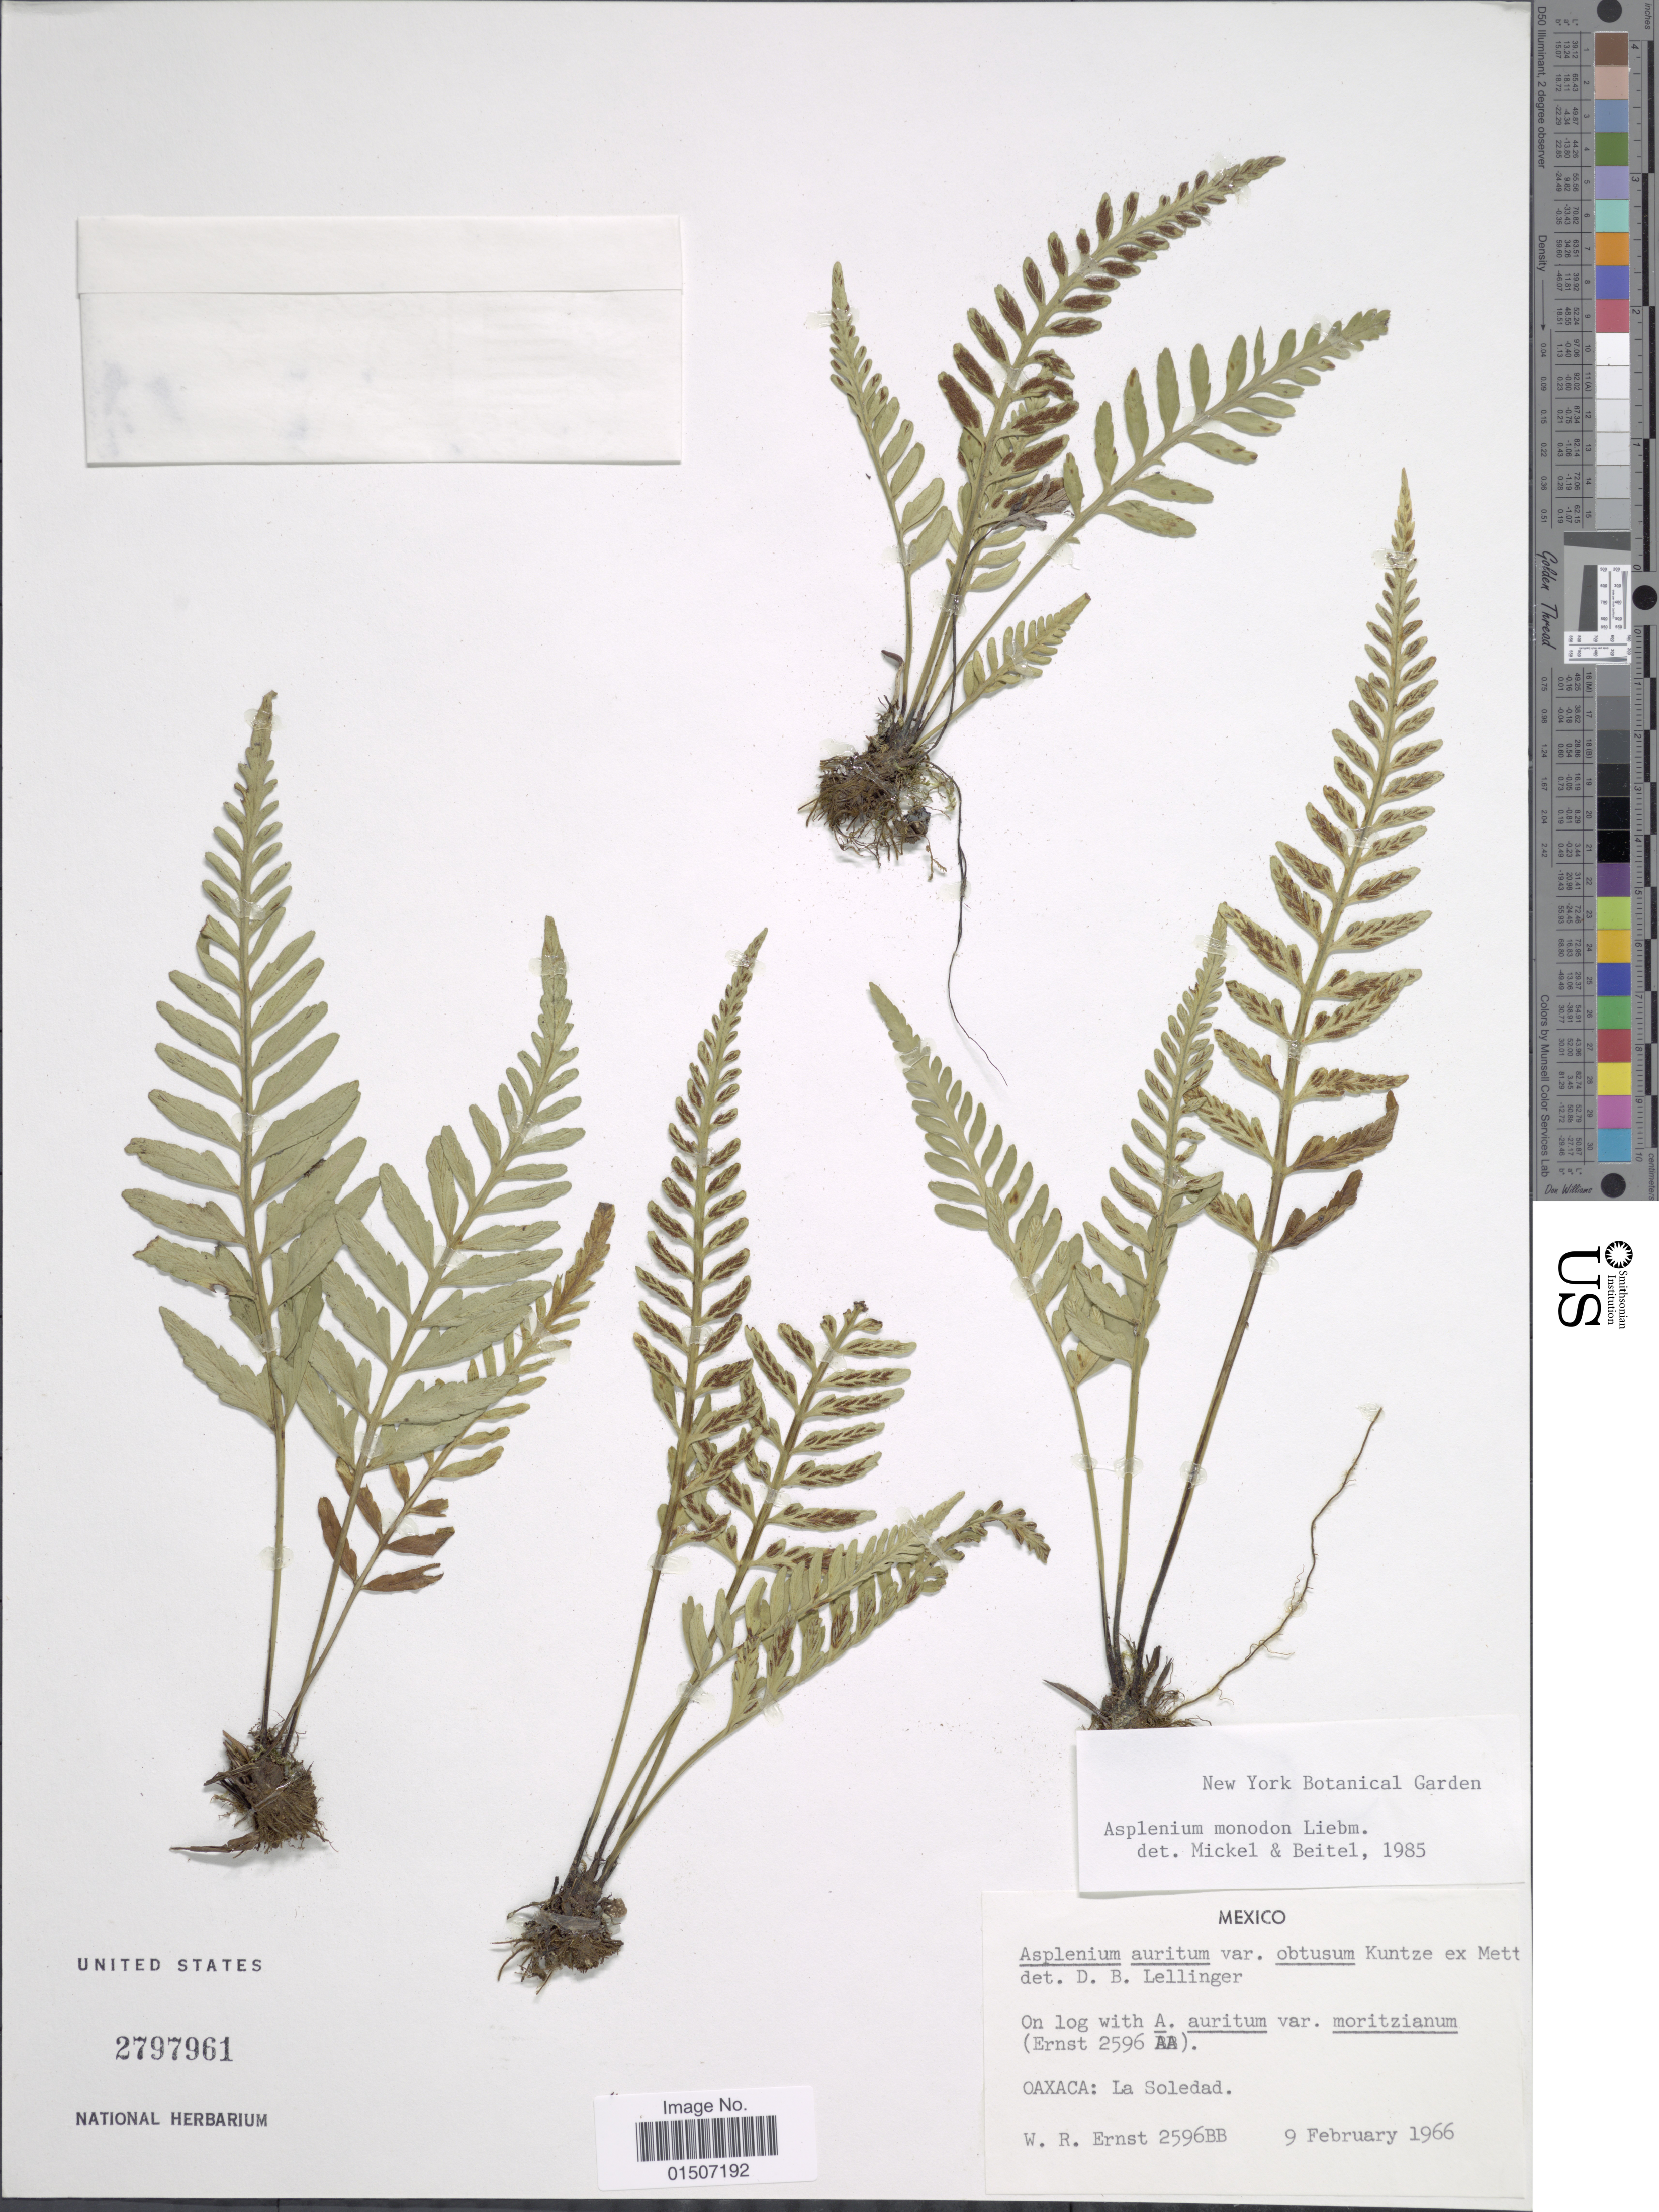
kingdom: Plantae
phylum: Tracheophyta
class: Polypodiopsida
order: Polypodiales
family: Aspleniaceae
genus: Asplenium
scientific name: Asplenium monodon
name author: Liebm.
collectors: W. R. Ernst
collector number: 2596BB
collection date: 1966-02-09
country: Mexico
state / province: Oaxaca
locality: La Soledad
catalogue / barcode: US 2797961